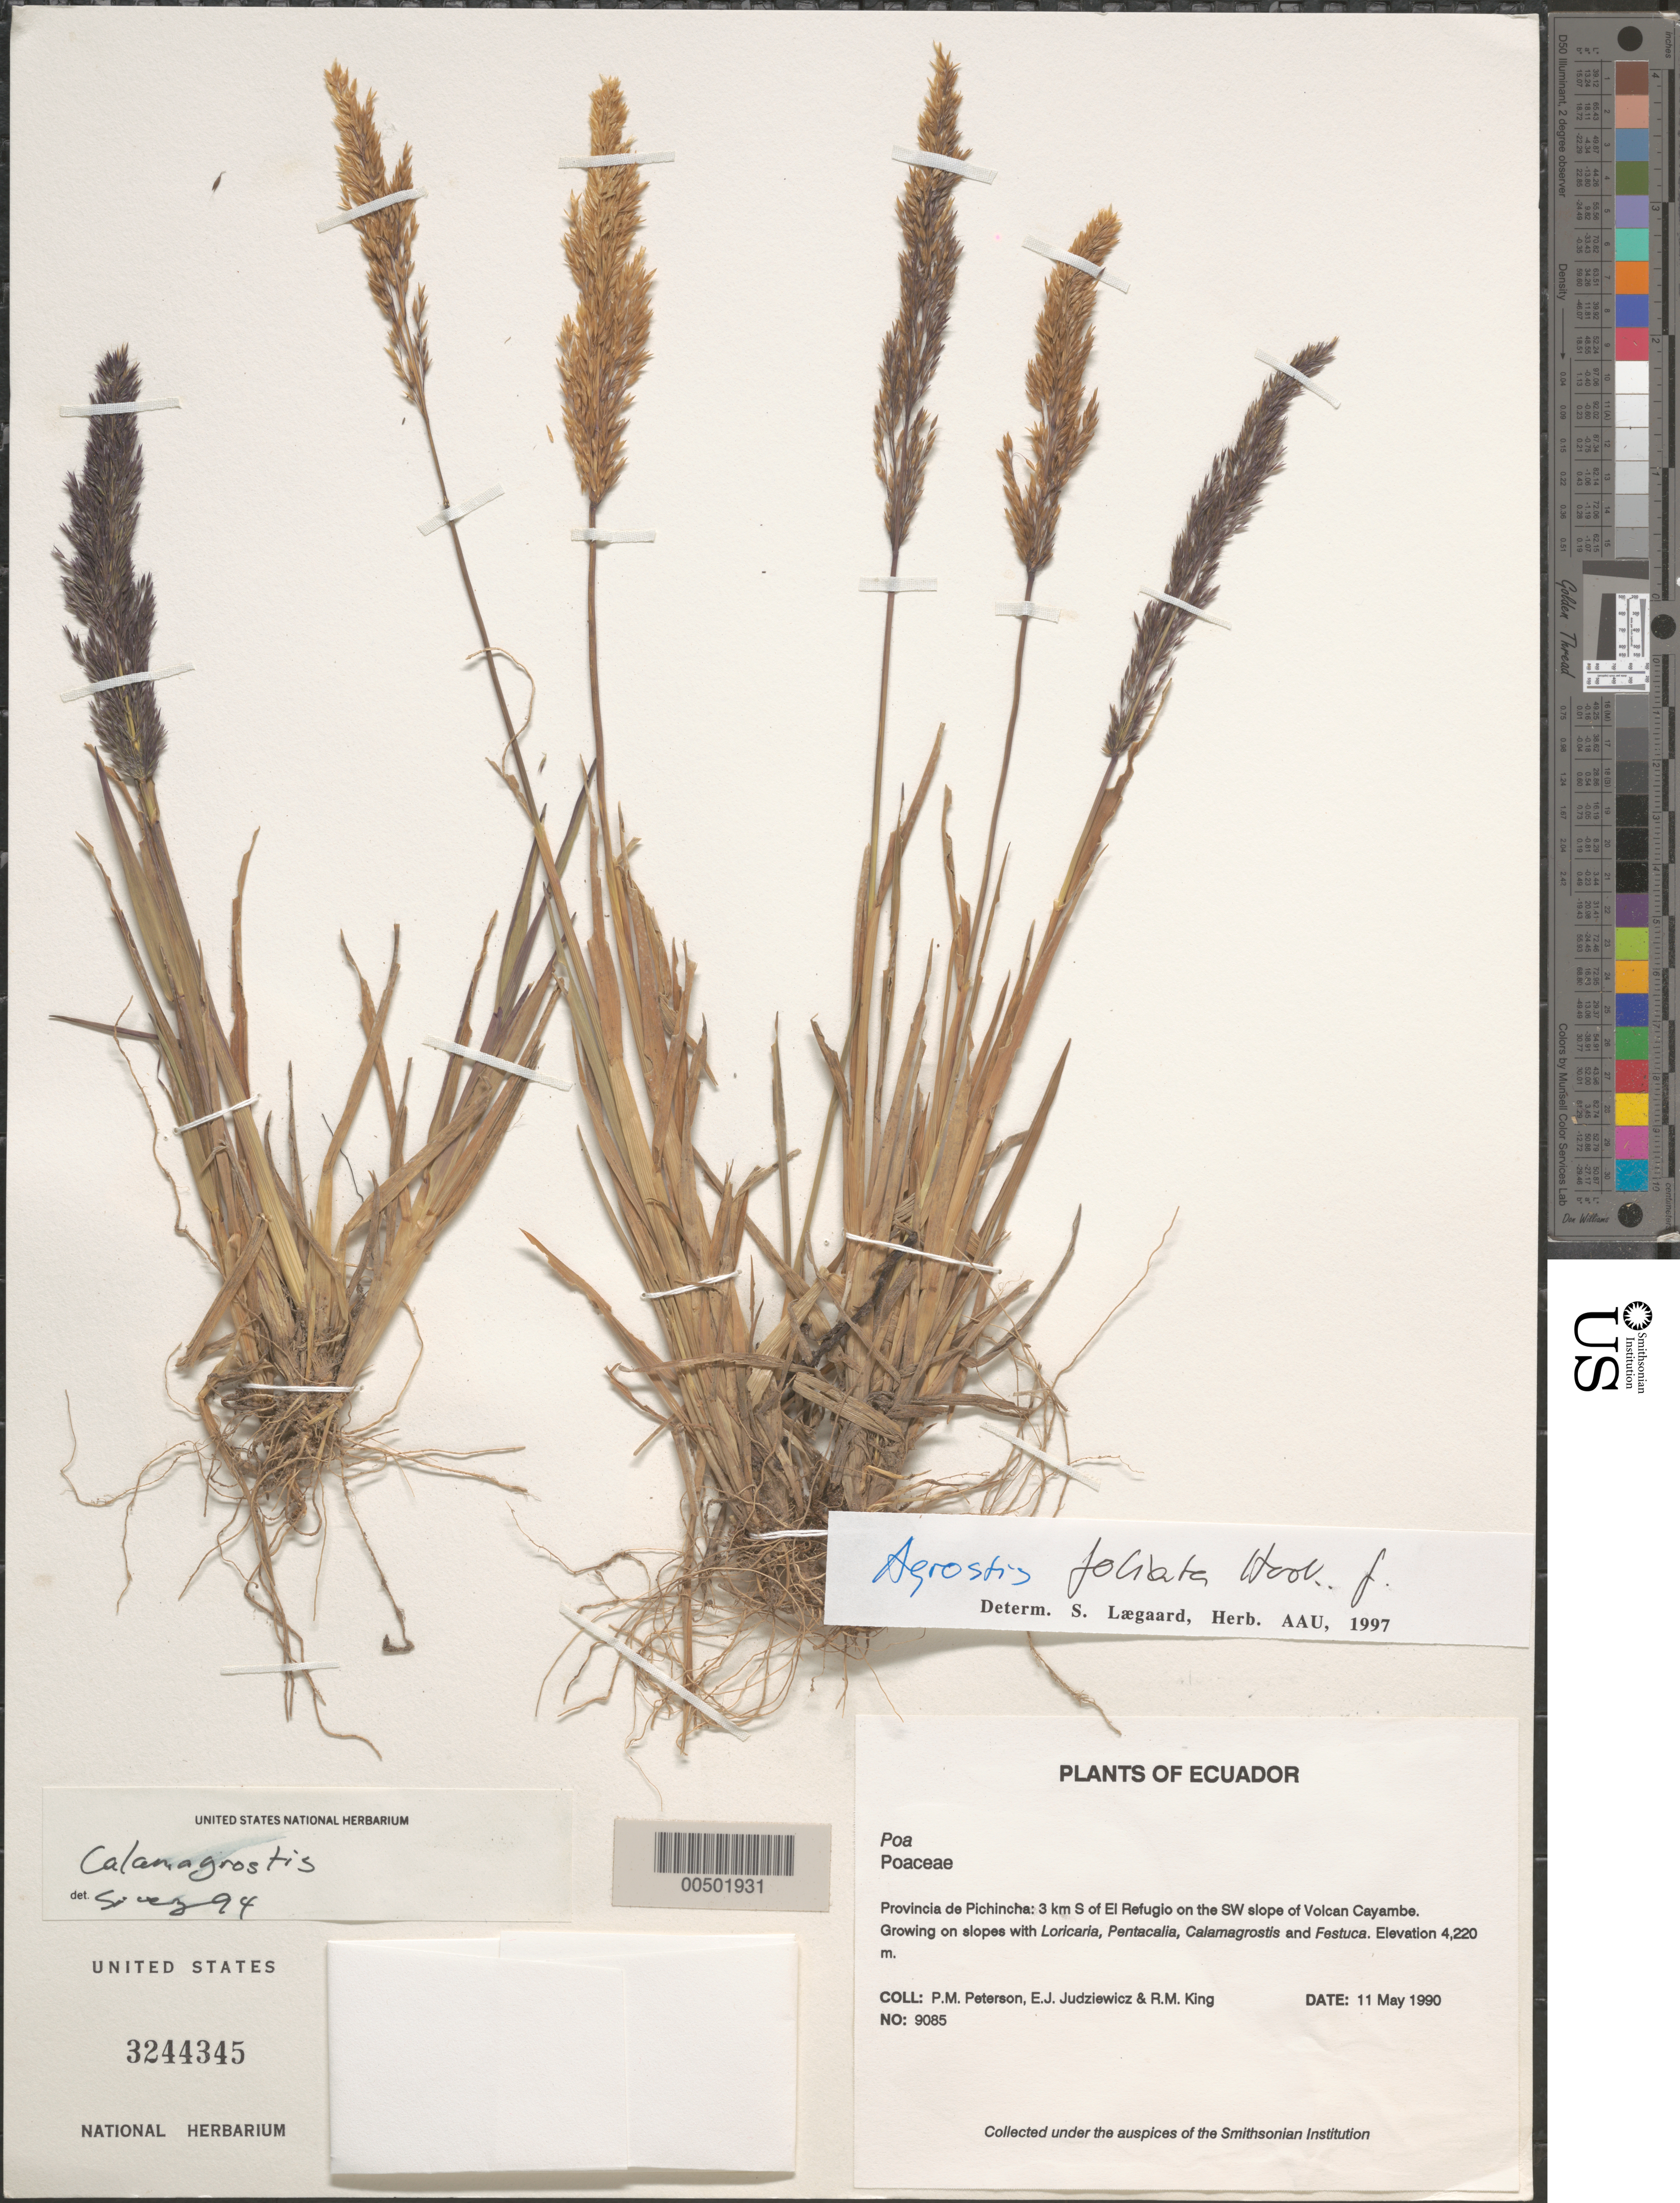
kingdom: Plantae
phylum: Tracheophyta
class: Liliopsida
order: Poales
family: Poaceae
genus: Agrostis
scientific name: Agrostis foliata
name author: Hook. f.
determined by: Lægaard, S., (AAU), University of Aarhus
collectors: P. M. Peterson, E. J. Judziewicz & R. M. King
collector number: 09085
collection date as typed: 11 May 1990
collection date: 1990-05-11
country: Ecuador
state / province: Pichincha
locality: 3 km S of El Refugio on the SW slope of Volcan Cayambe.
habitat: Growing on slopes with Loricaria, Pentacalia, Calamagrostis and Festuca.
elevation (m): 4220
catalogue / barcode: US 3244345